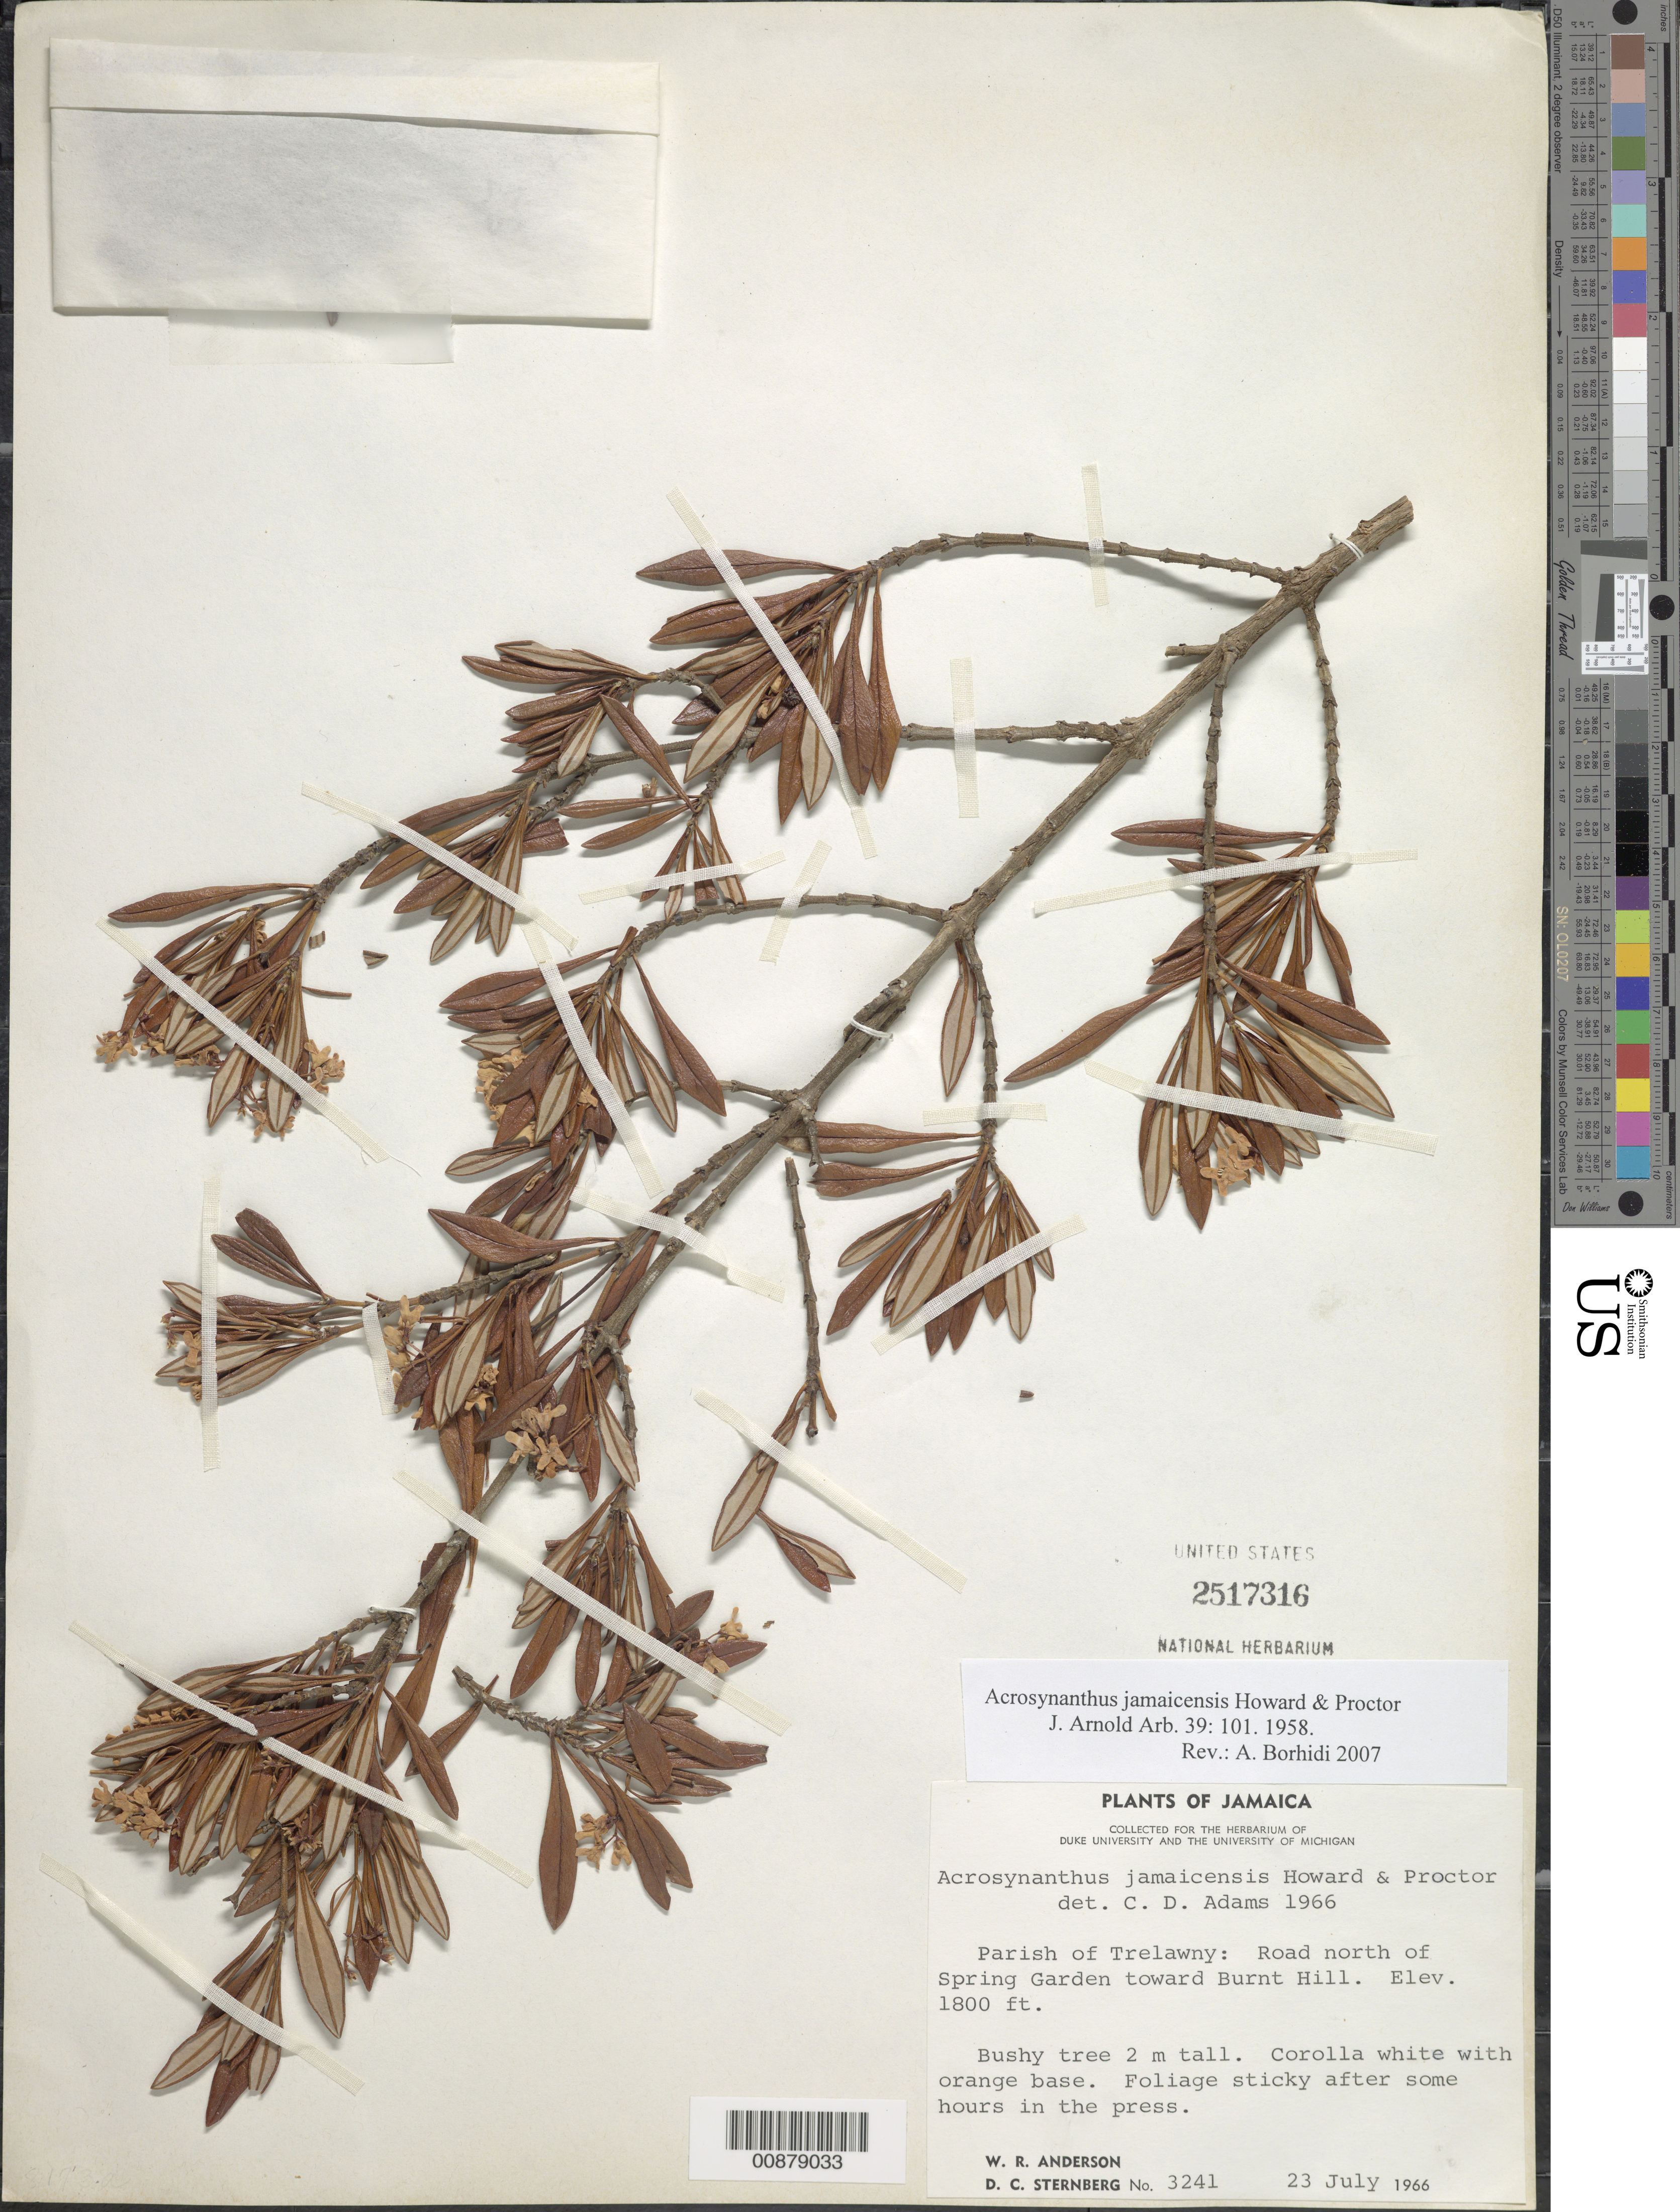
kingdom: Plantae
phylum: Tracheophyta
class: Magnoliopsida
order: Gentianales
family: Rubiaceae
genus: Acrosynanthus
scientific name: Acrosynanthus jamaicensis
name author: R.A. Howard & Proctor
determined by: Borhidi, Attila L.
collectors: W. R. Anderson & D. Sternberg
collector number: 3241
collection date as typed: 23 Jul 1966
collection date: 1966-07-23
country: Jamaica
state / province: Trelawny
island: Jamaica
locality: road N of Spring Garden toward Burnt Hill.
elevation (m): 549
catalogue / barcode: US 2517316